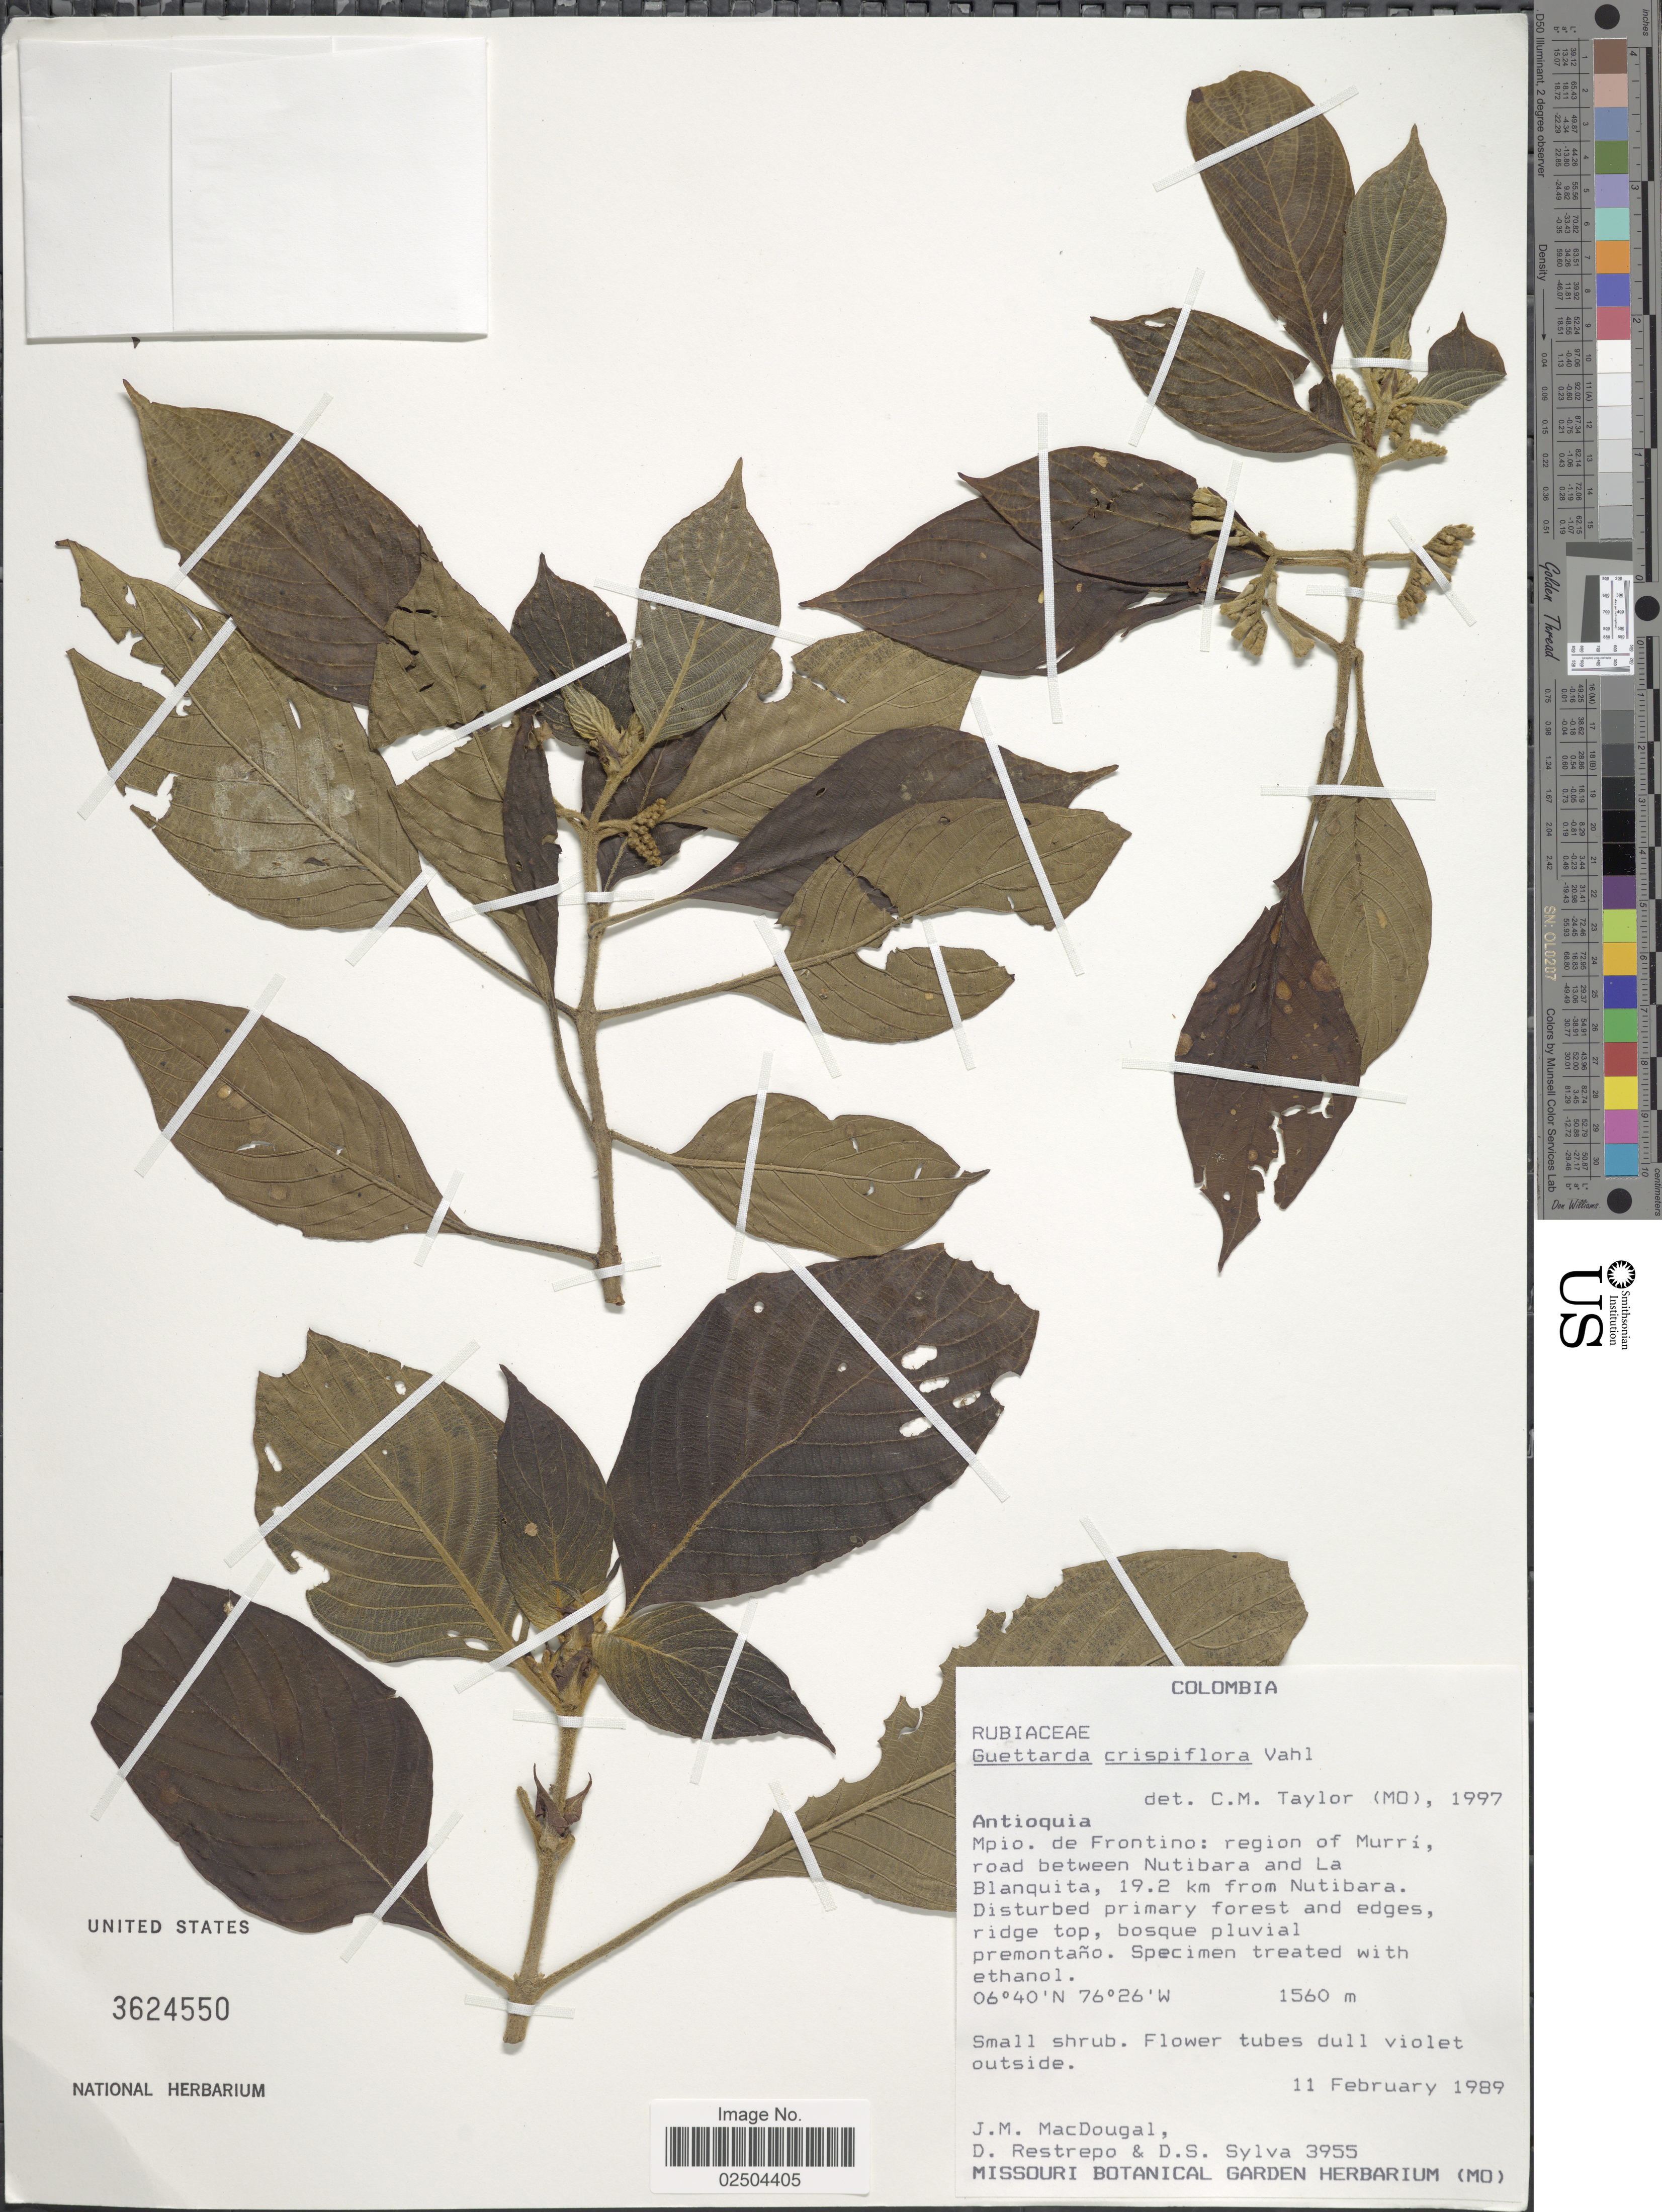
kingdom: Plantae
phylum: Tracheophyta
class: Magnoliopsida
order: Gentianales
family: Rubiaceae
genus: Guettarda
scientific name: Guettarda crispiflora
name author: Vahl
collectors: J. M. MacDougal, D. Restrepo & D. Sylva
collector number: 3955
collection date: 1989-02-11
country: Colombia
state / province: Antioquia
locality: Antioquia, Mpio de Frontino: region of Murri, road between Nutibara and La Blanquita, 19.2 km from Nutibara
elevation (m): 1560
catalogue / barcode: US 3624550